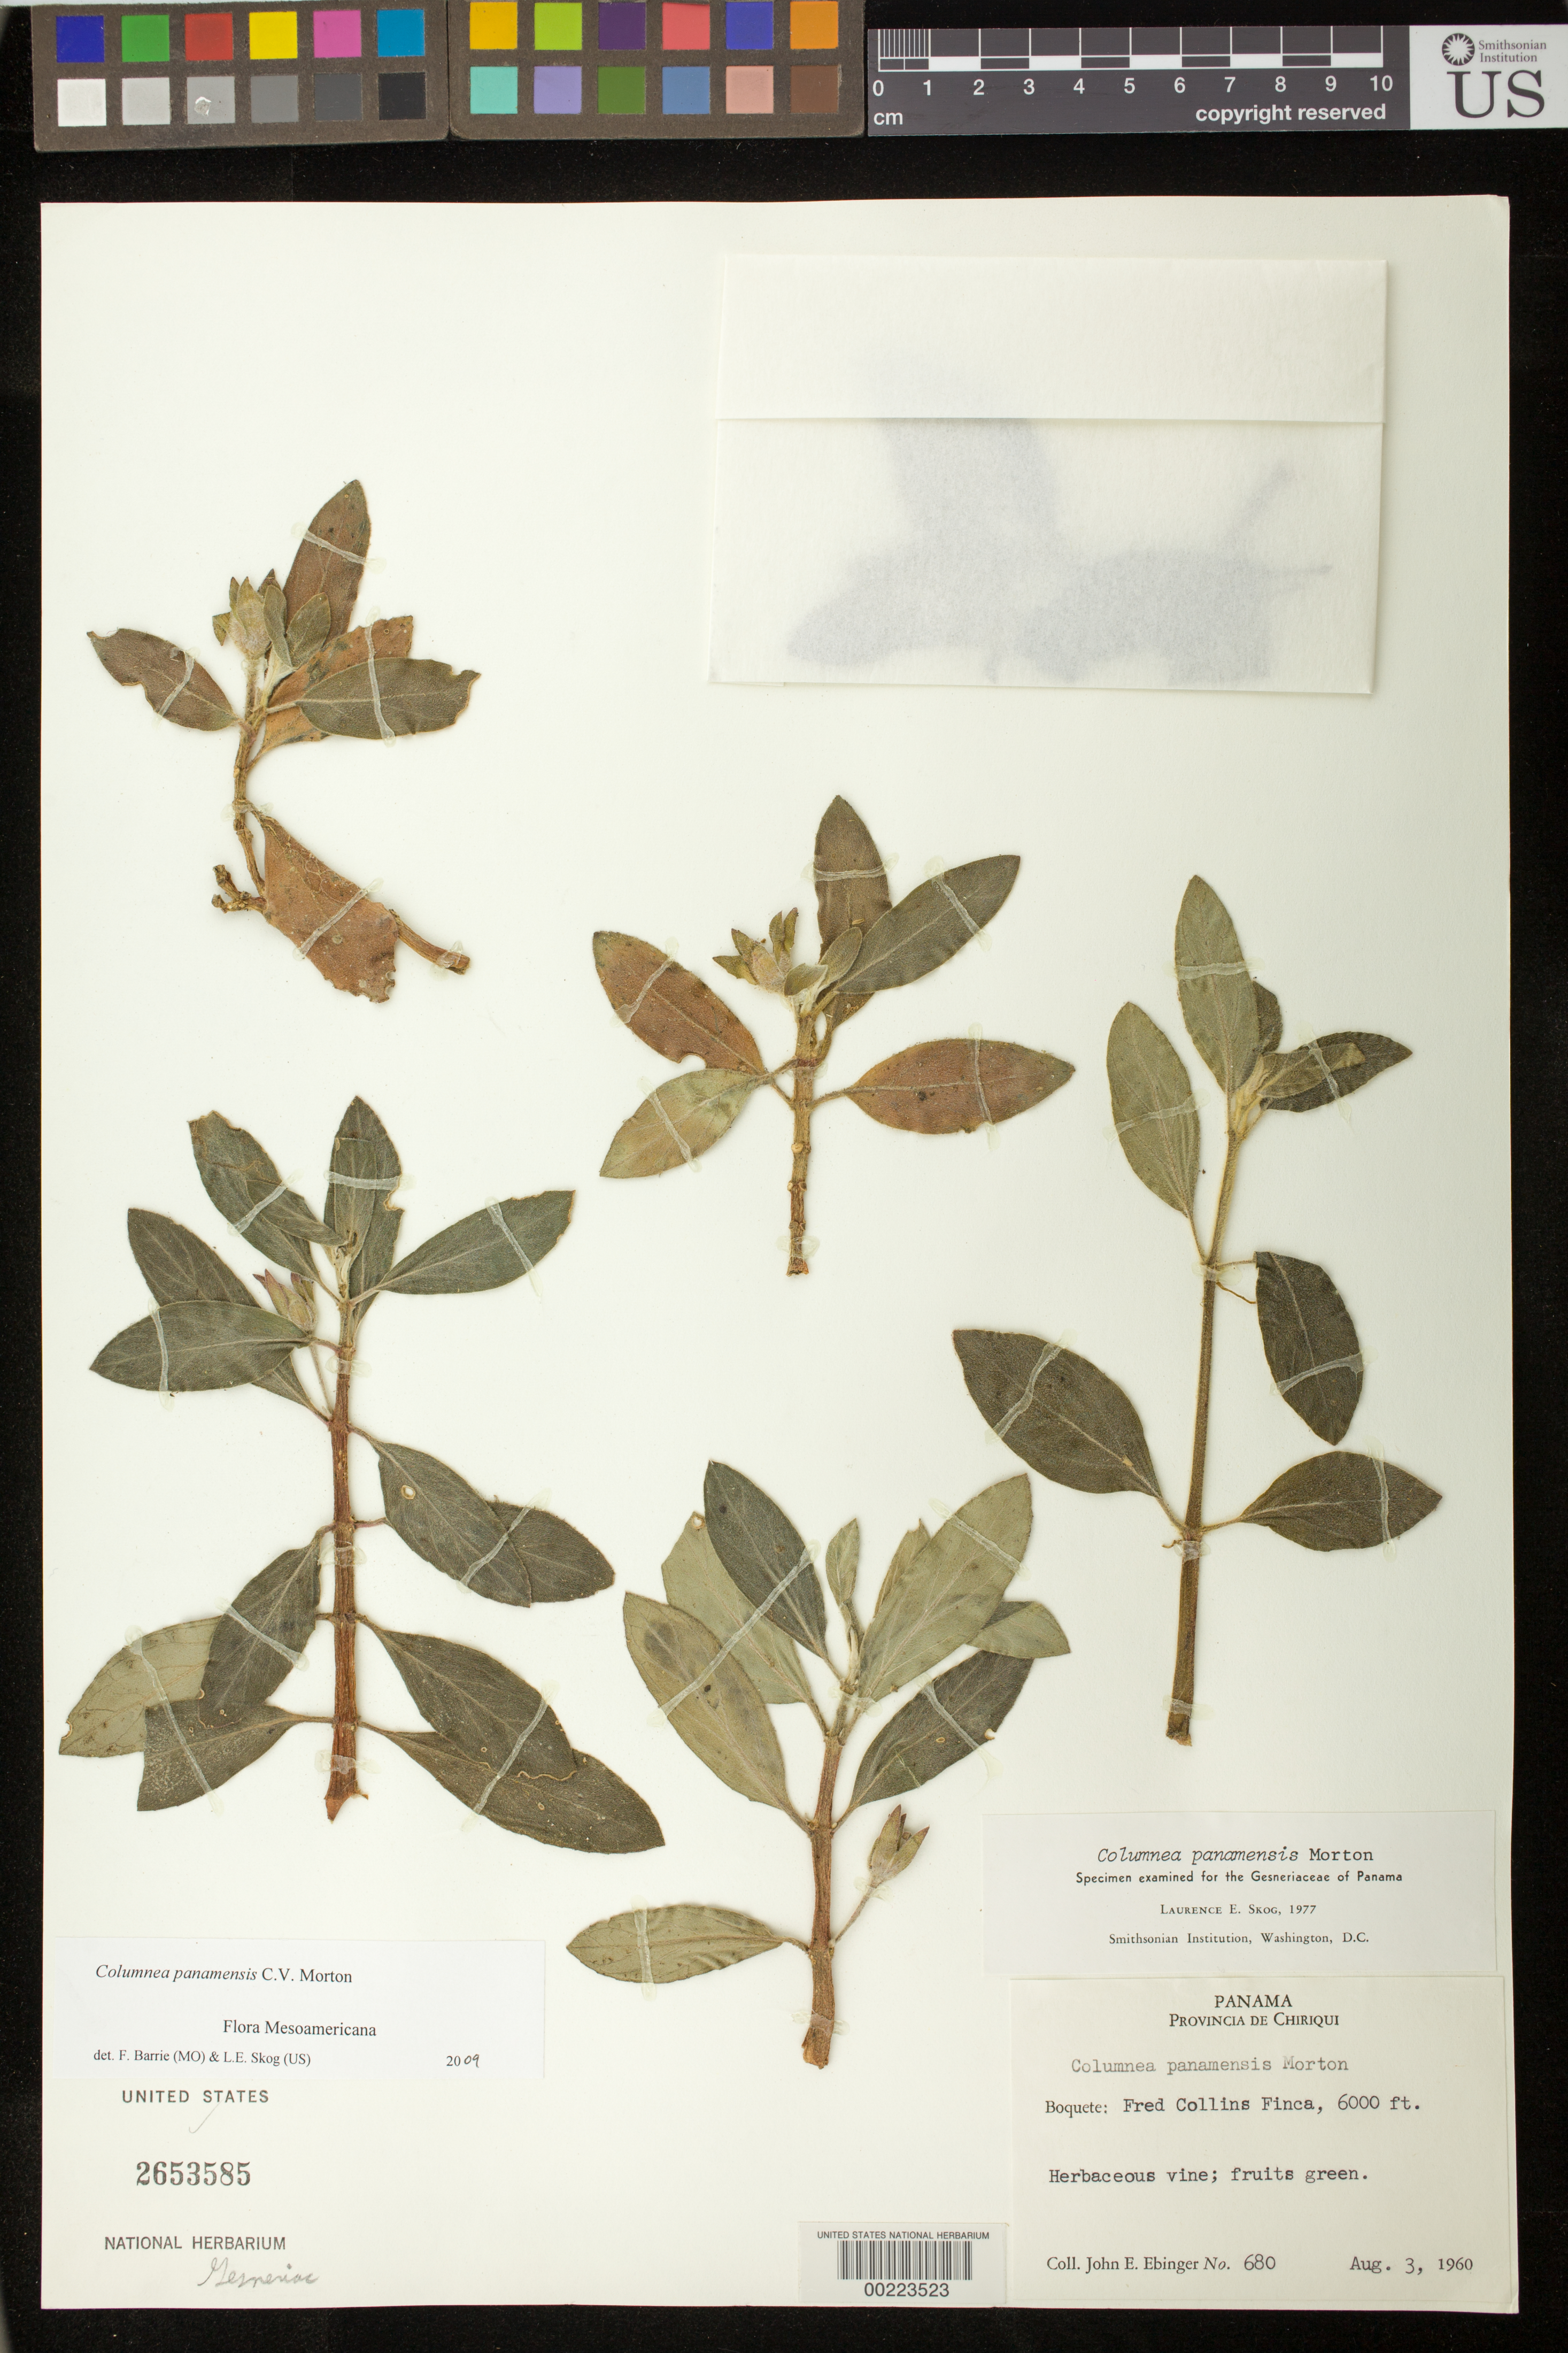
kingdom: Plantae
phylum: Tracheophyta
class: Magnoliopsida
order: Lamiales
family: Gesneriaceae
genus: Columnea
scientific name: Columnea panamensis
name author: C.V. Morton in Woodson & Seibert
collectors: J. Ebinger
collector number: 680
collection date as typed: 03 Aug 1960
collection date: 1960-08-03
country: Panama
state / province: Chiriquí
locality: Boquete, Fred Collins Finca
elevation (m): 1829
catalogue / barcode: US 2653585